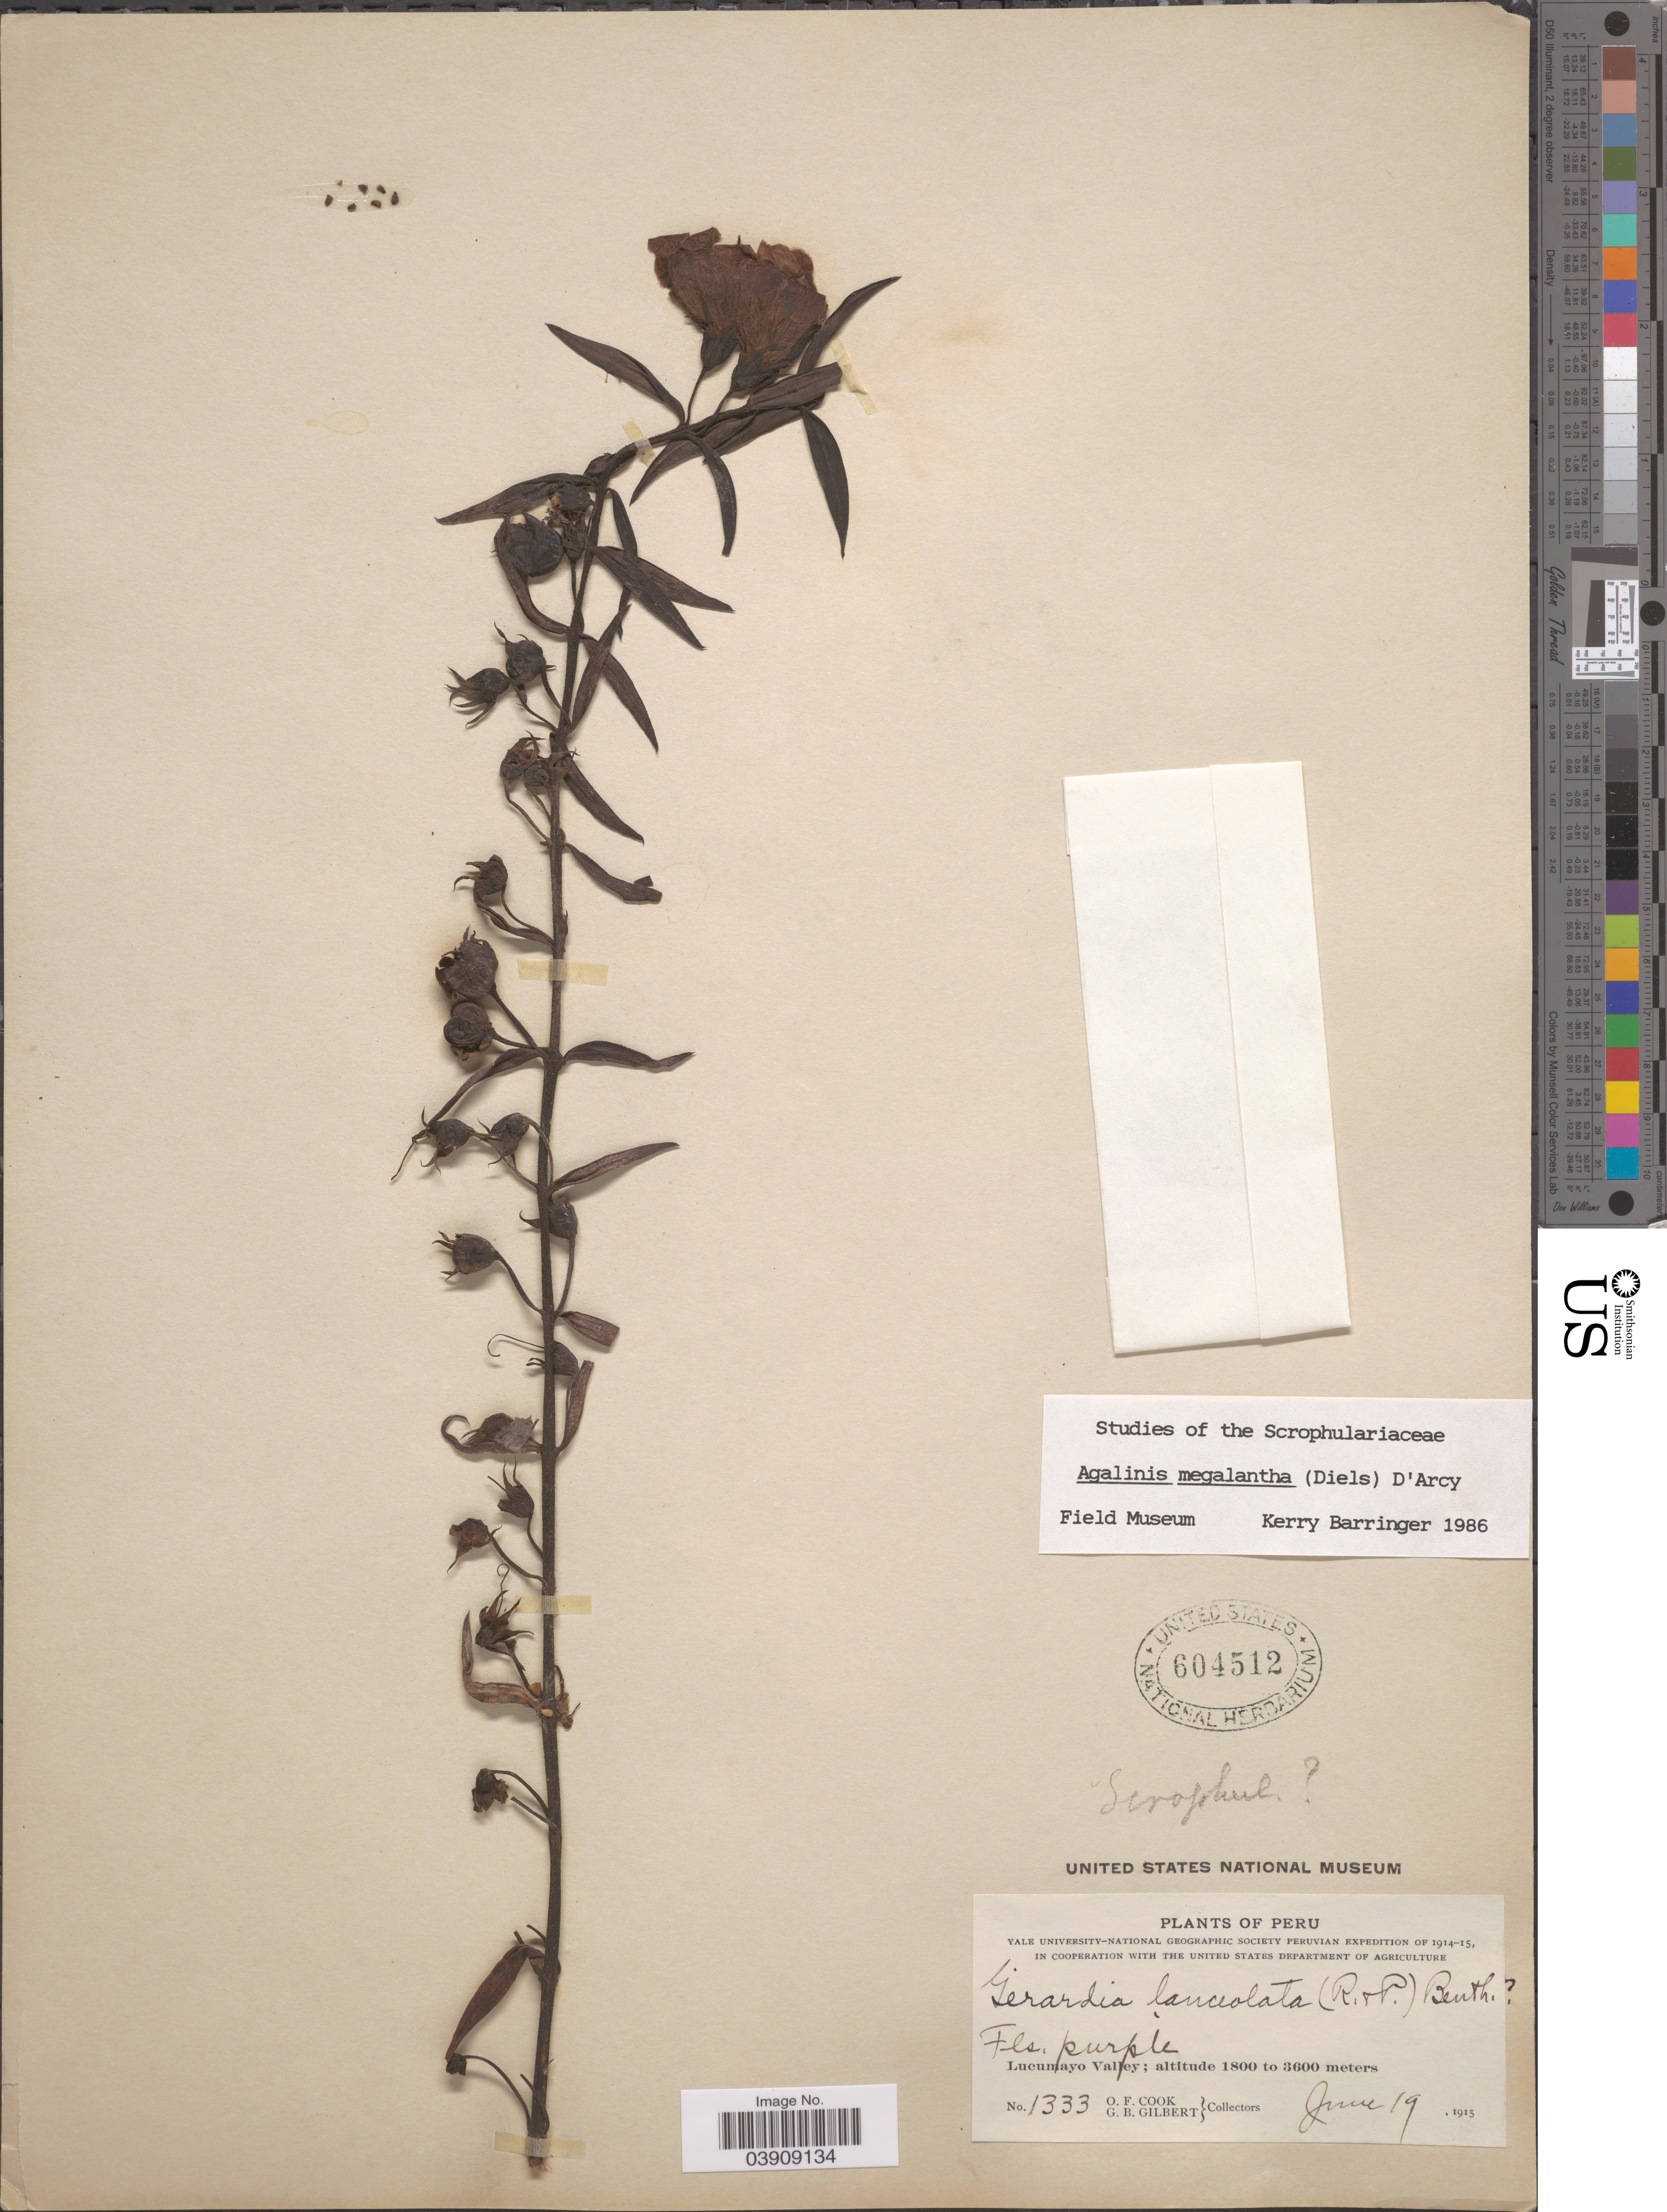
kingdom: Plantae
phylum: Tracheophyta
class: Magnoliopsida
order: Lamiales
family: Orobanchaceae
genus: Agalinis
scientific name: Agalinis megalantha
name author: (Diels) D'Arcy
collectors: O. F. Cook & G. B. Gilbert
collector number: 1333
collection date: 1915-06-19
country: Peru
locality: Lucumayo Valley.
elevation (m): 1800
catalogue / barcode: US 604512